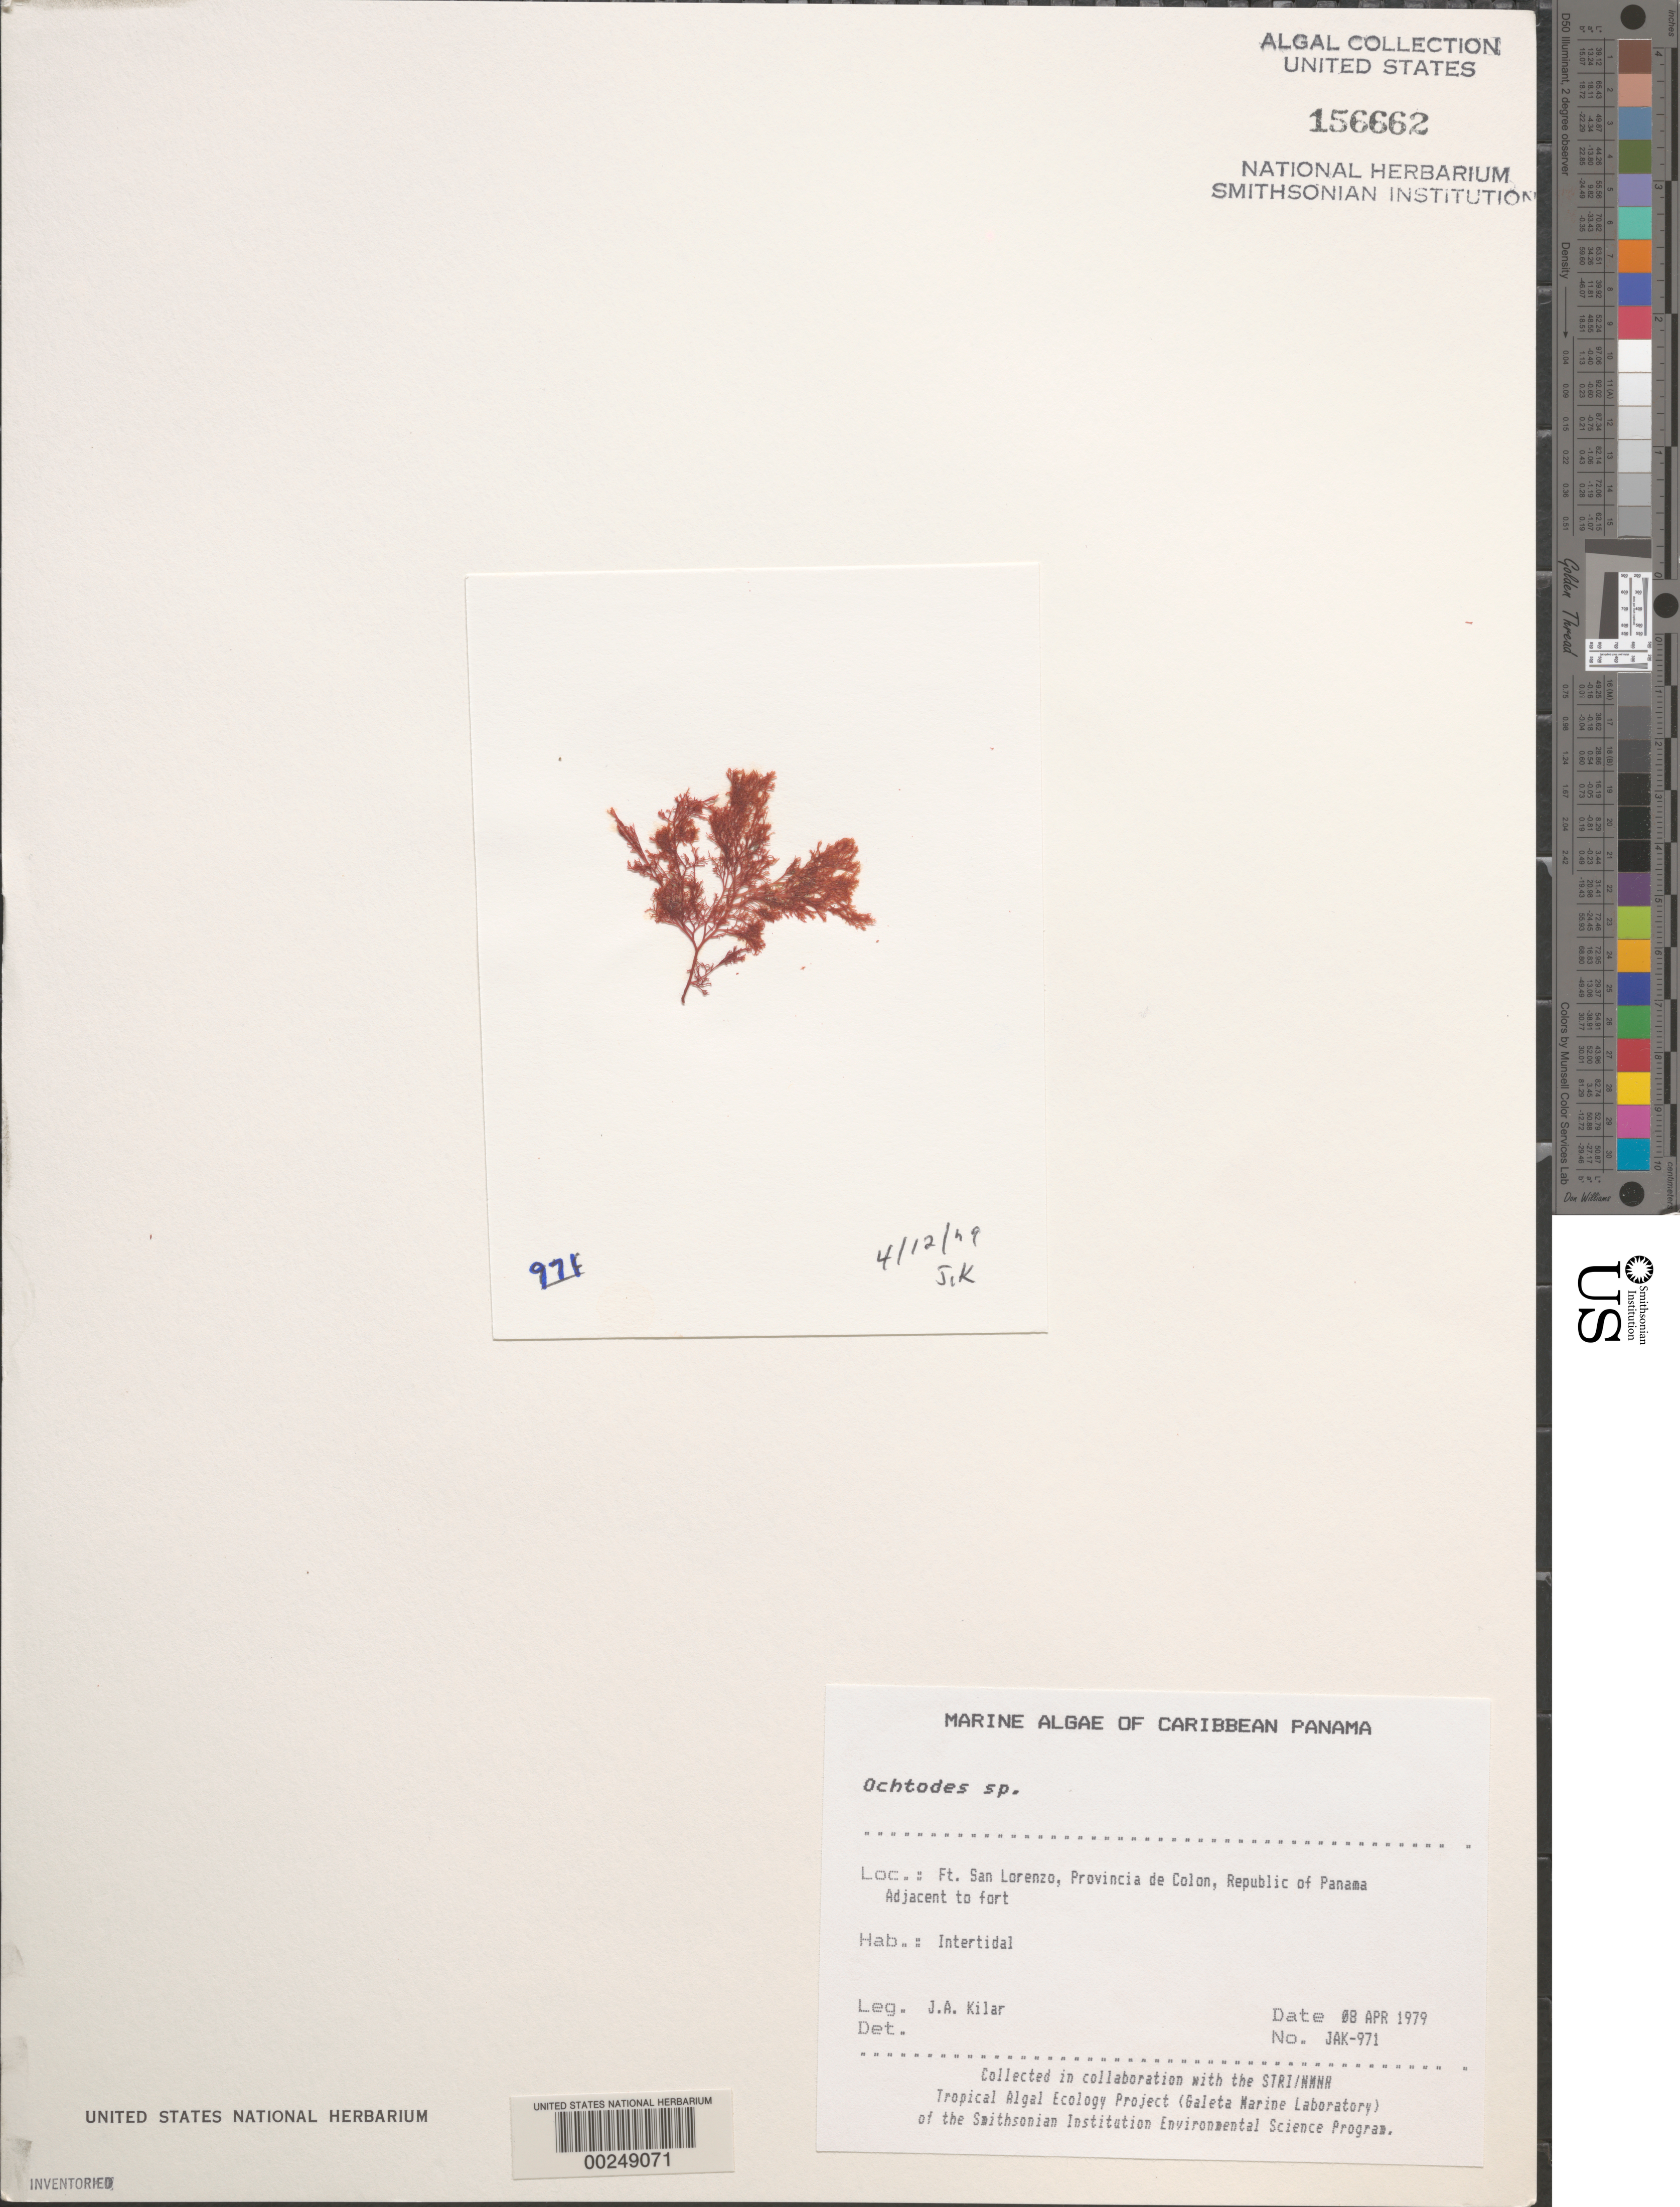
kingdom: Plantae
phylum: Rhodophyta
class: Florideophyceae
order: Gigartinales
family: Rhizophyllidaceae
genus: Ochtodes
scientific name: Ochtodes sp.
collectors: J. A. Kilar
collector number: JAK-971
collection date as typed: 08 Apr 1979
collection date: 1979-04-08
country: Panama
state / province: Colón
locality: Fort San Lorenzo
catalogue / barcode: US 156662